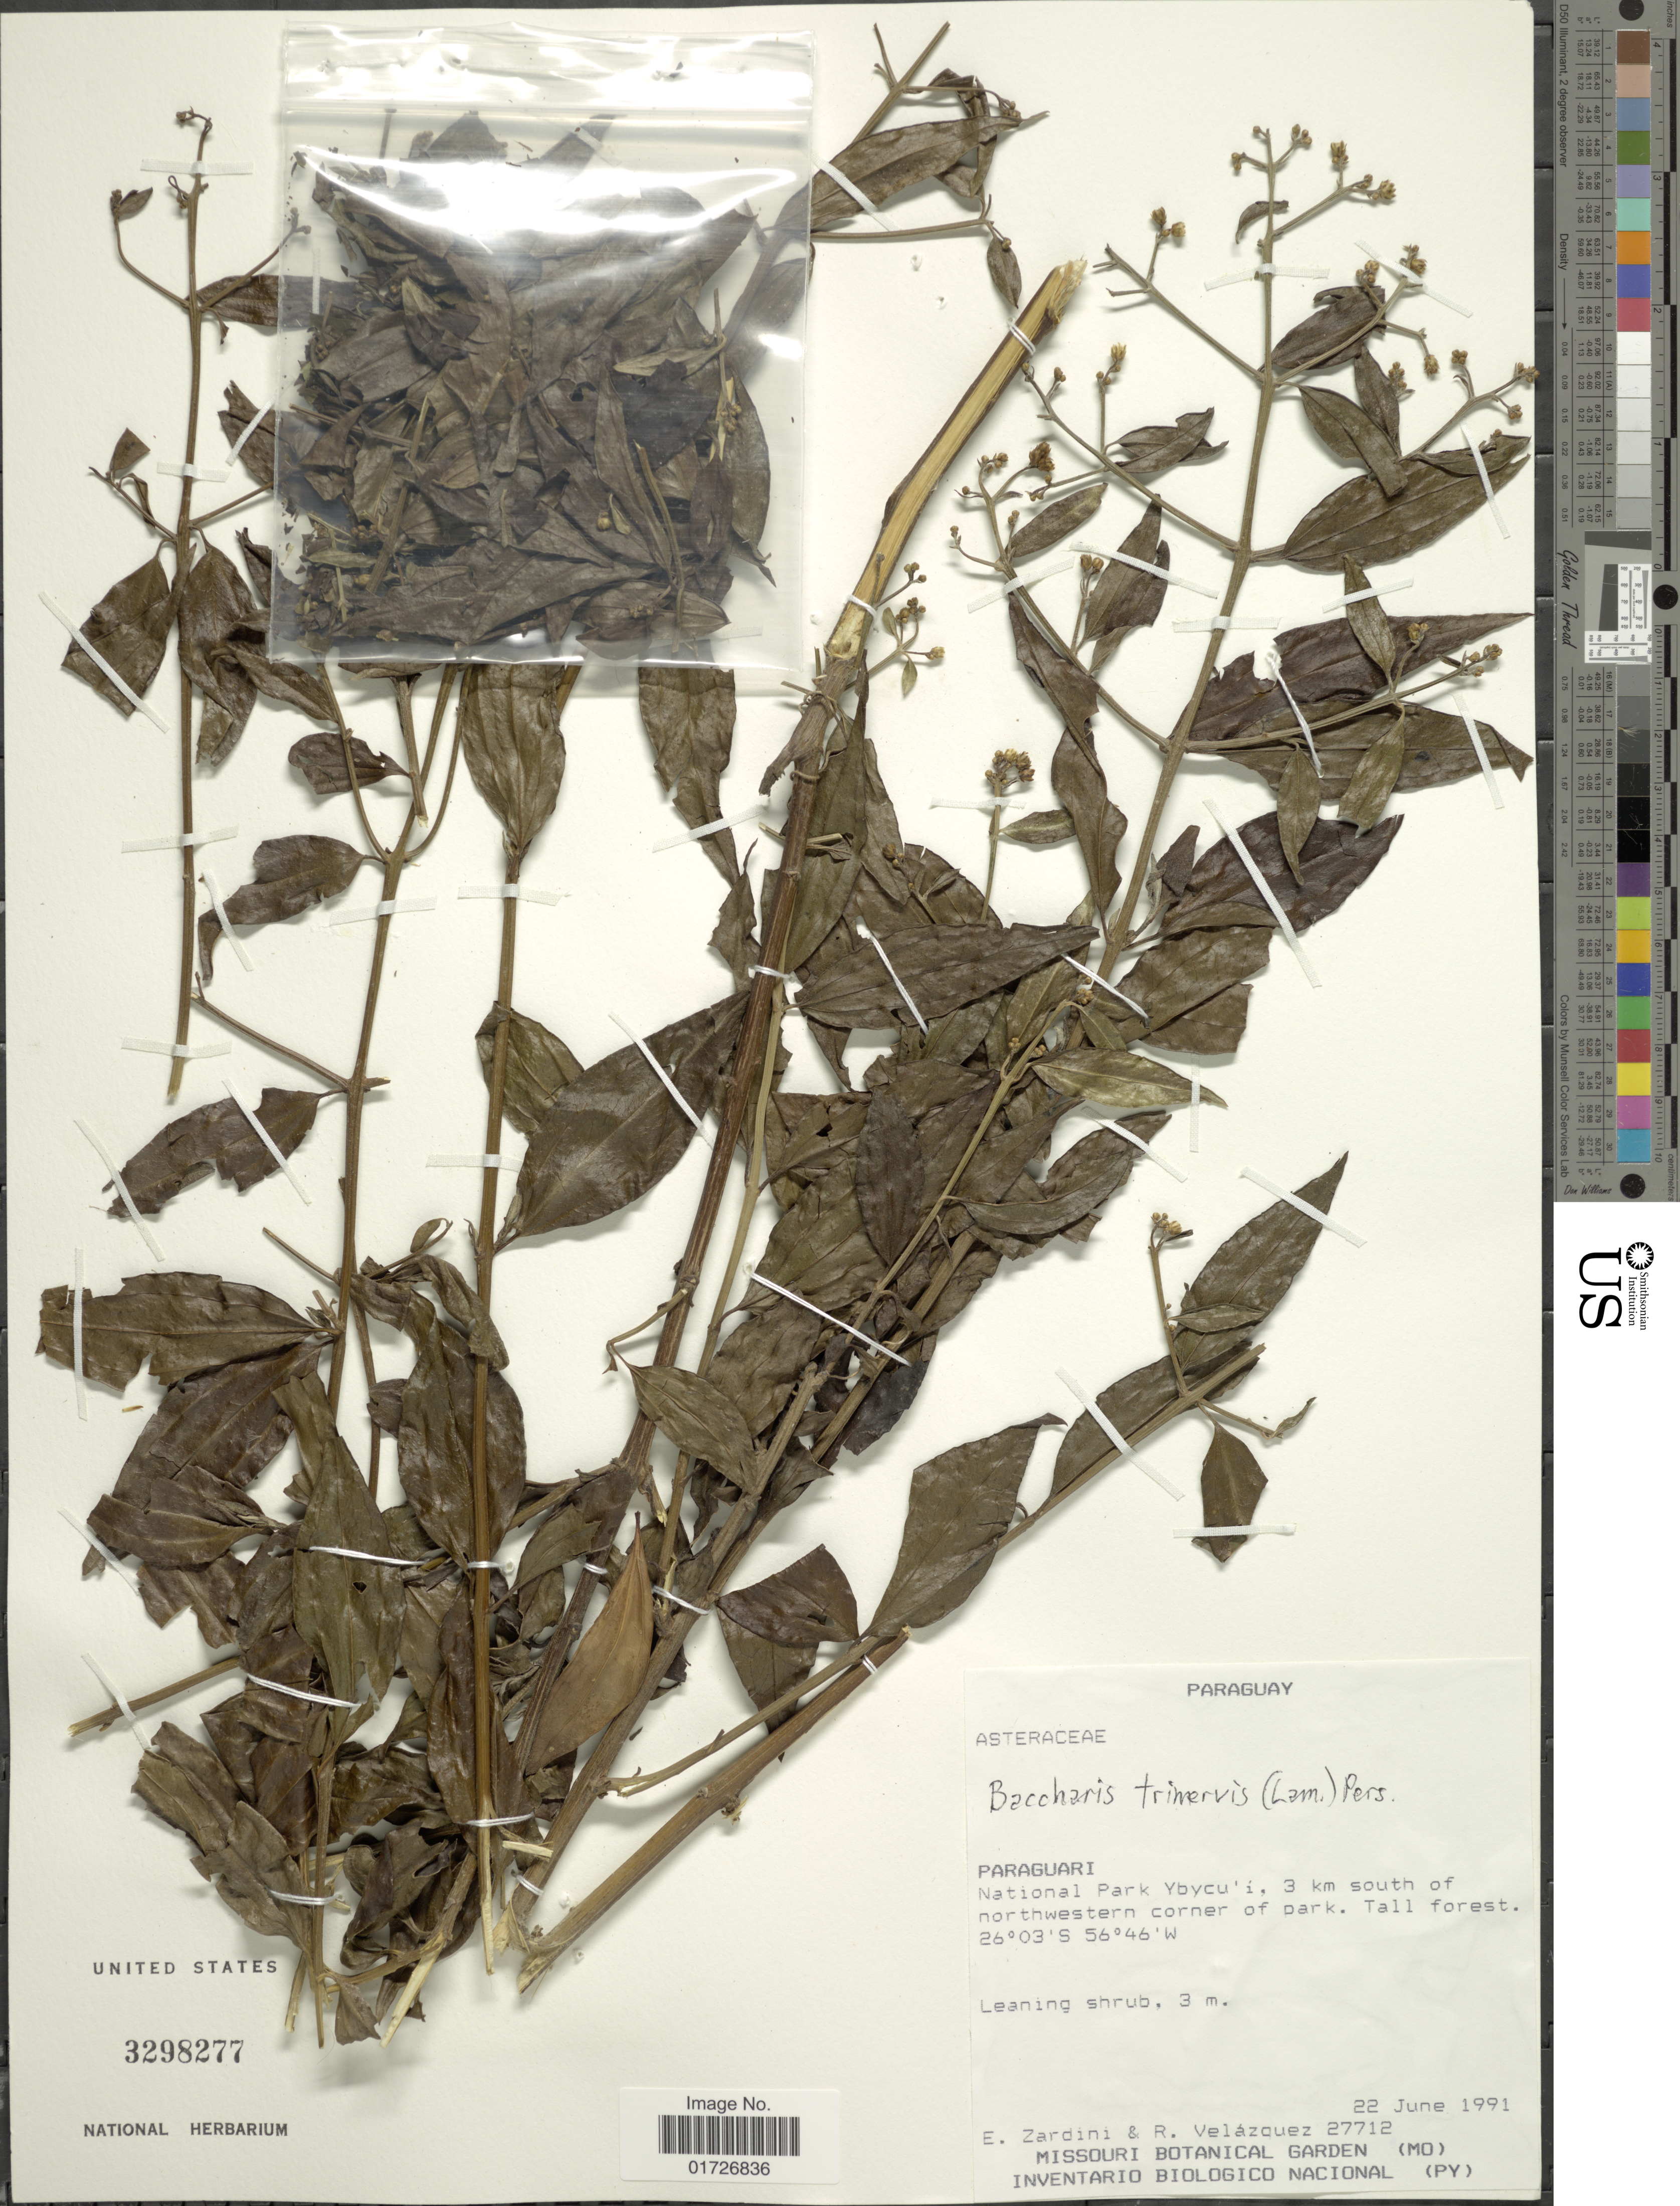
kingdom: Plantae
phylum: Tracheophyta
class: Magnoliopsida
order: Asterales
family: Asteraceae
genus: Baccharis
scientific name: Baccharis trinervis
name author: (Lam.) Pers.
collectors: E. M. Zardini & R. Velázquez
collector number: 27712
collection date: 1991-06-22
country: Paraguay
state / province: Paraguari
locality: National Park Ybycu, 3 km south of northwestern corner of park.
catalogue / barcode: US 3298277